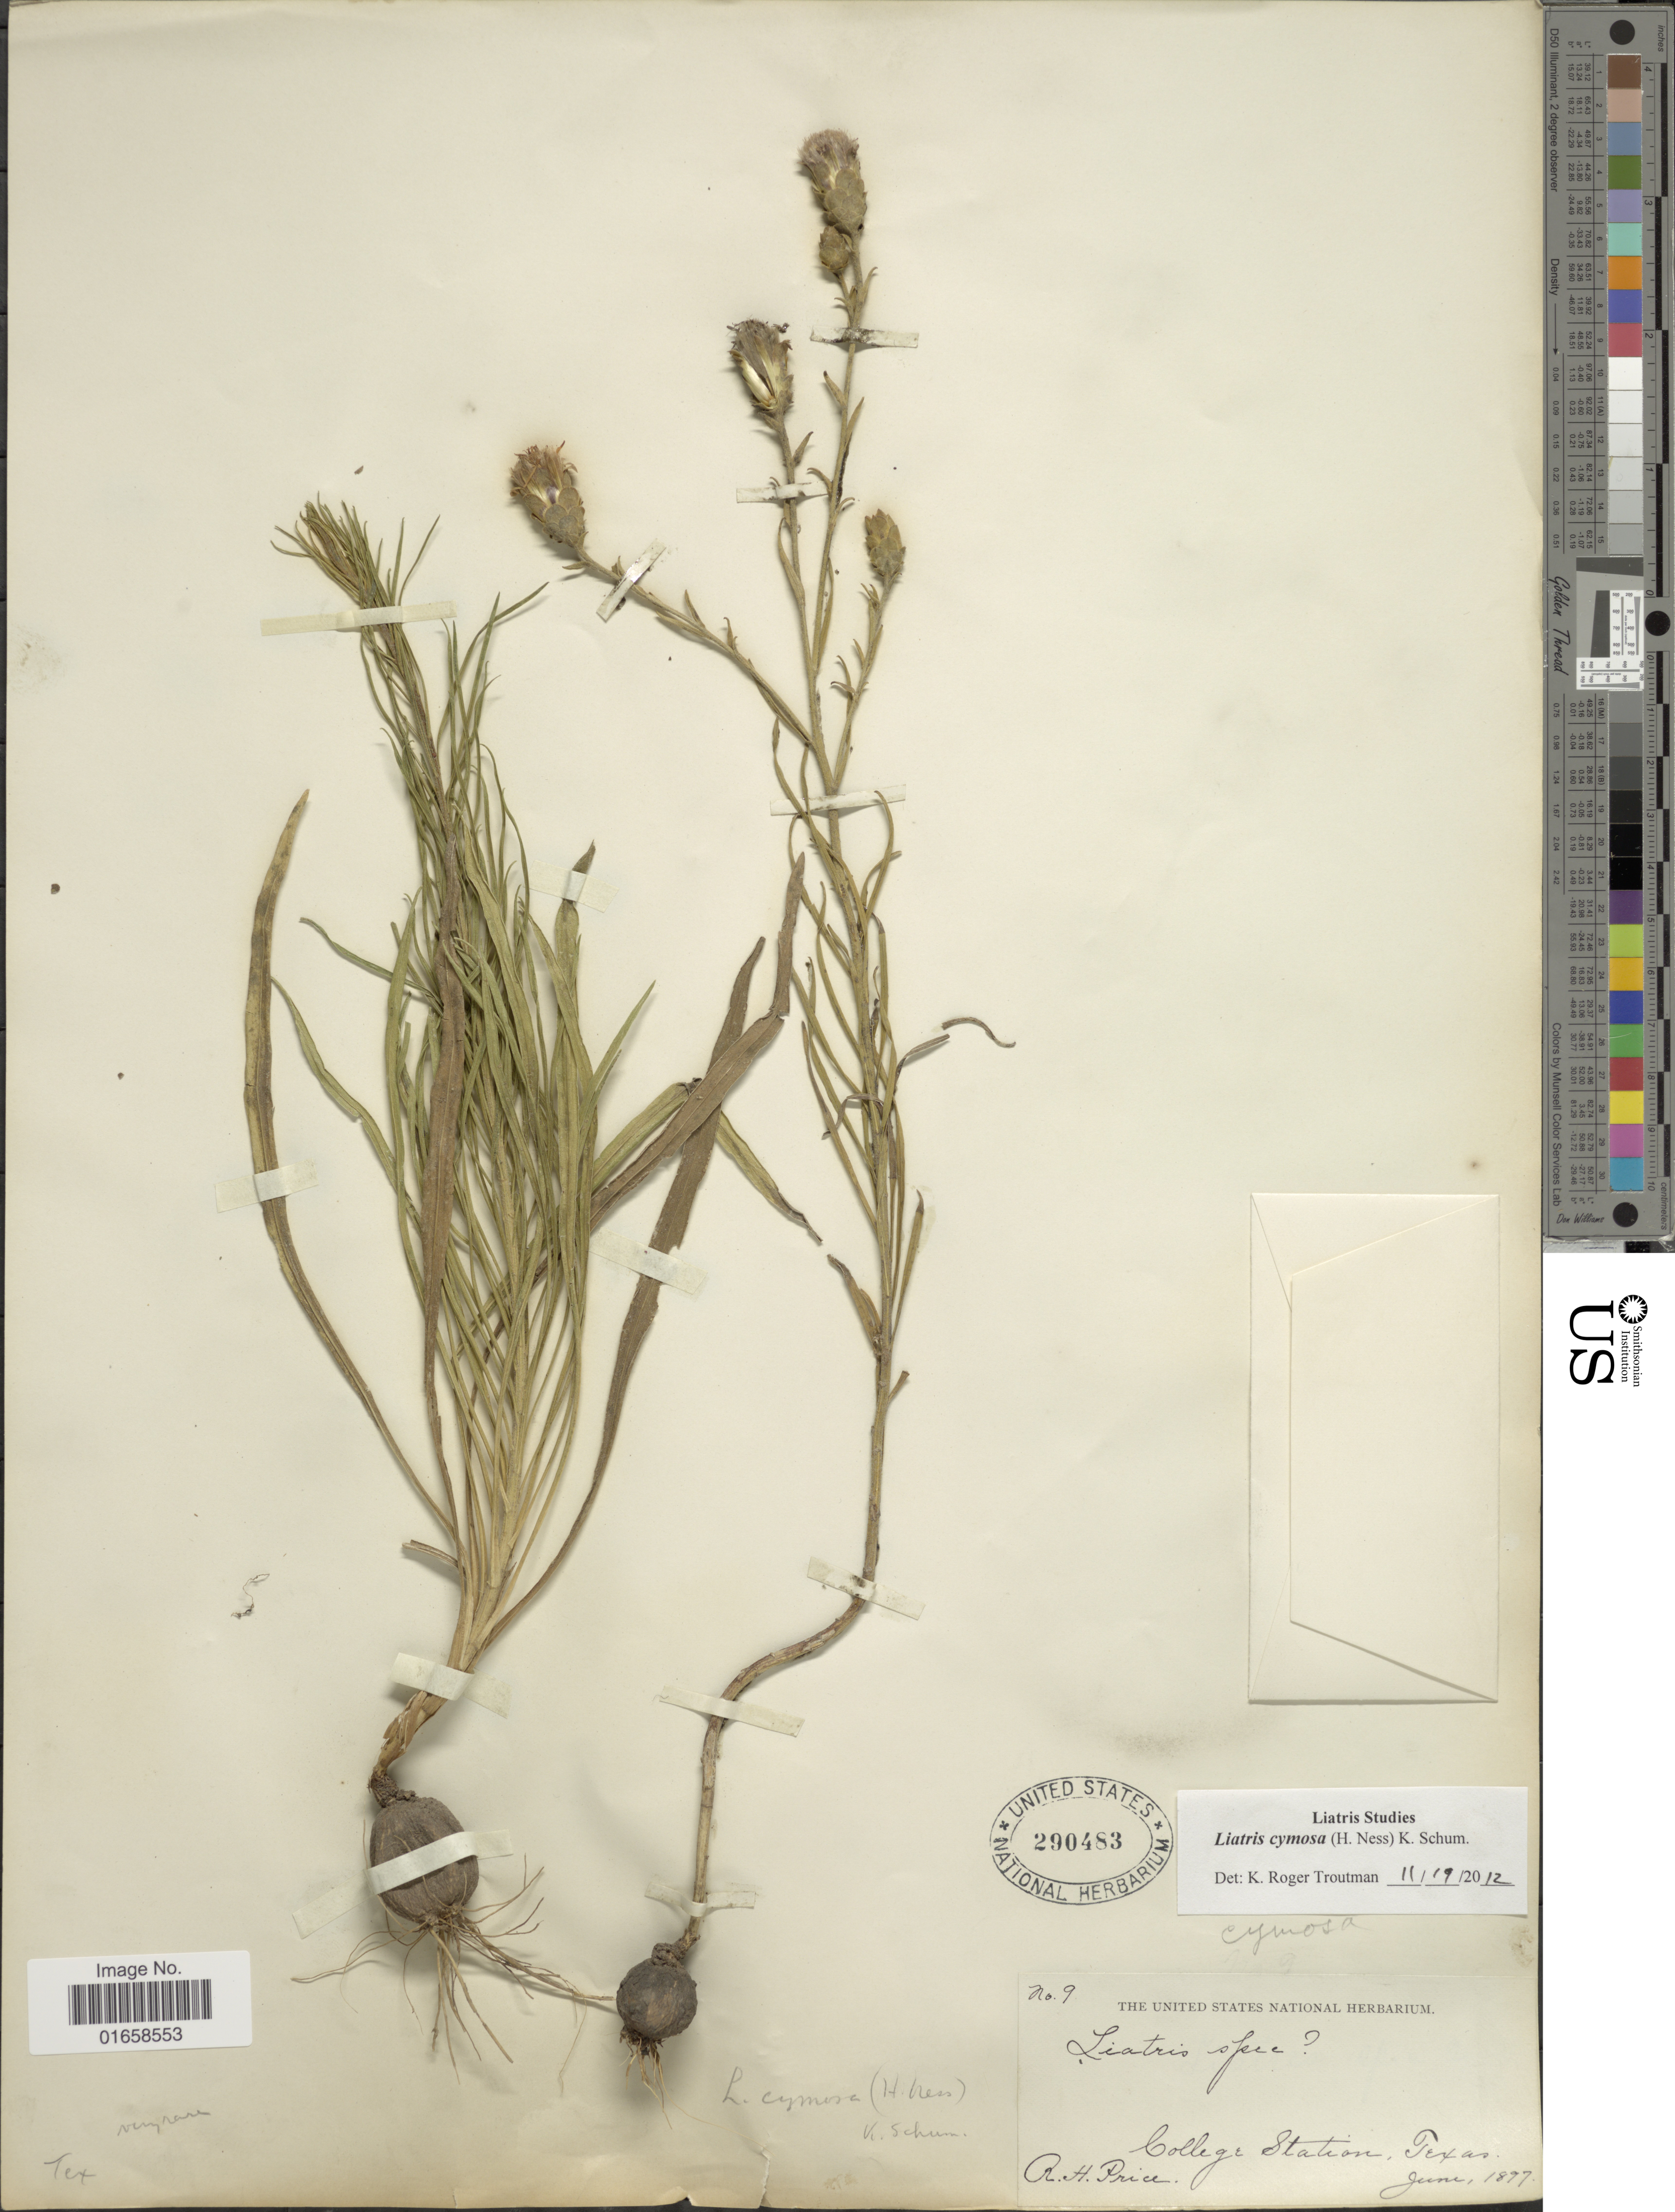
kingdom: Plantae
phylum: Tracheophyta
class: Magnoliopsida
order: Asterales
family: Asteraceae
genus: Liatris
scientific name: Liatris cymosa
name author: (Nessel) K. Schum.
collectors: R. Price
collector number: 9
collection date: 1897-06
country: United States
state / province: Texas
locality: College Station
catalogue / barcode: US 290483